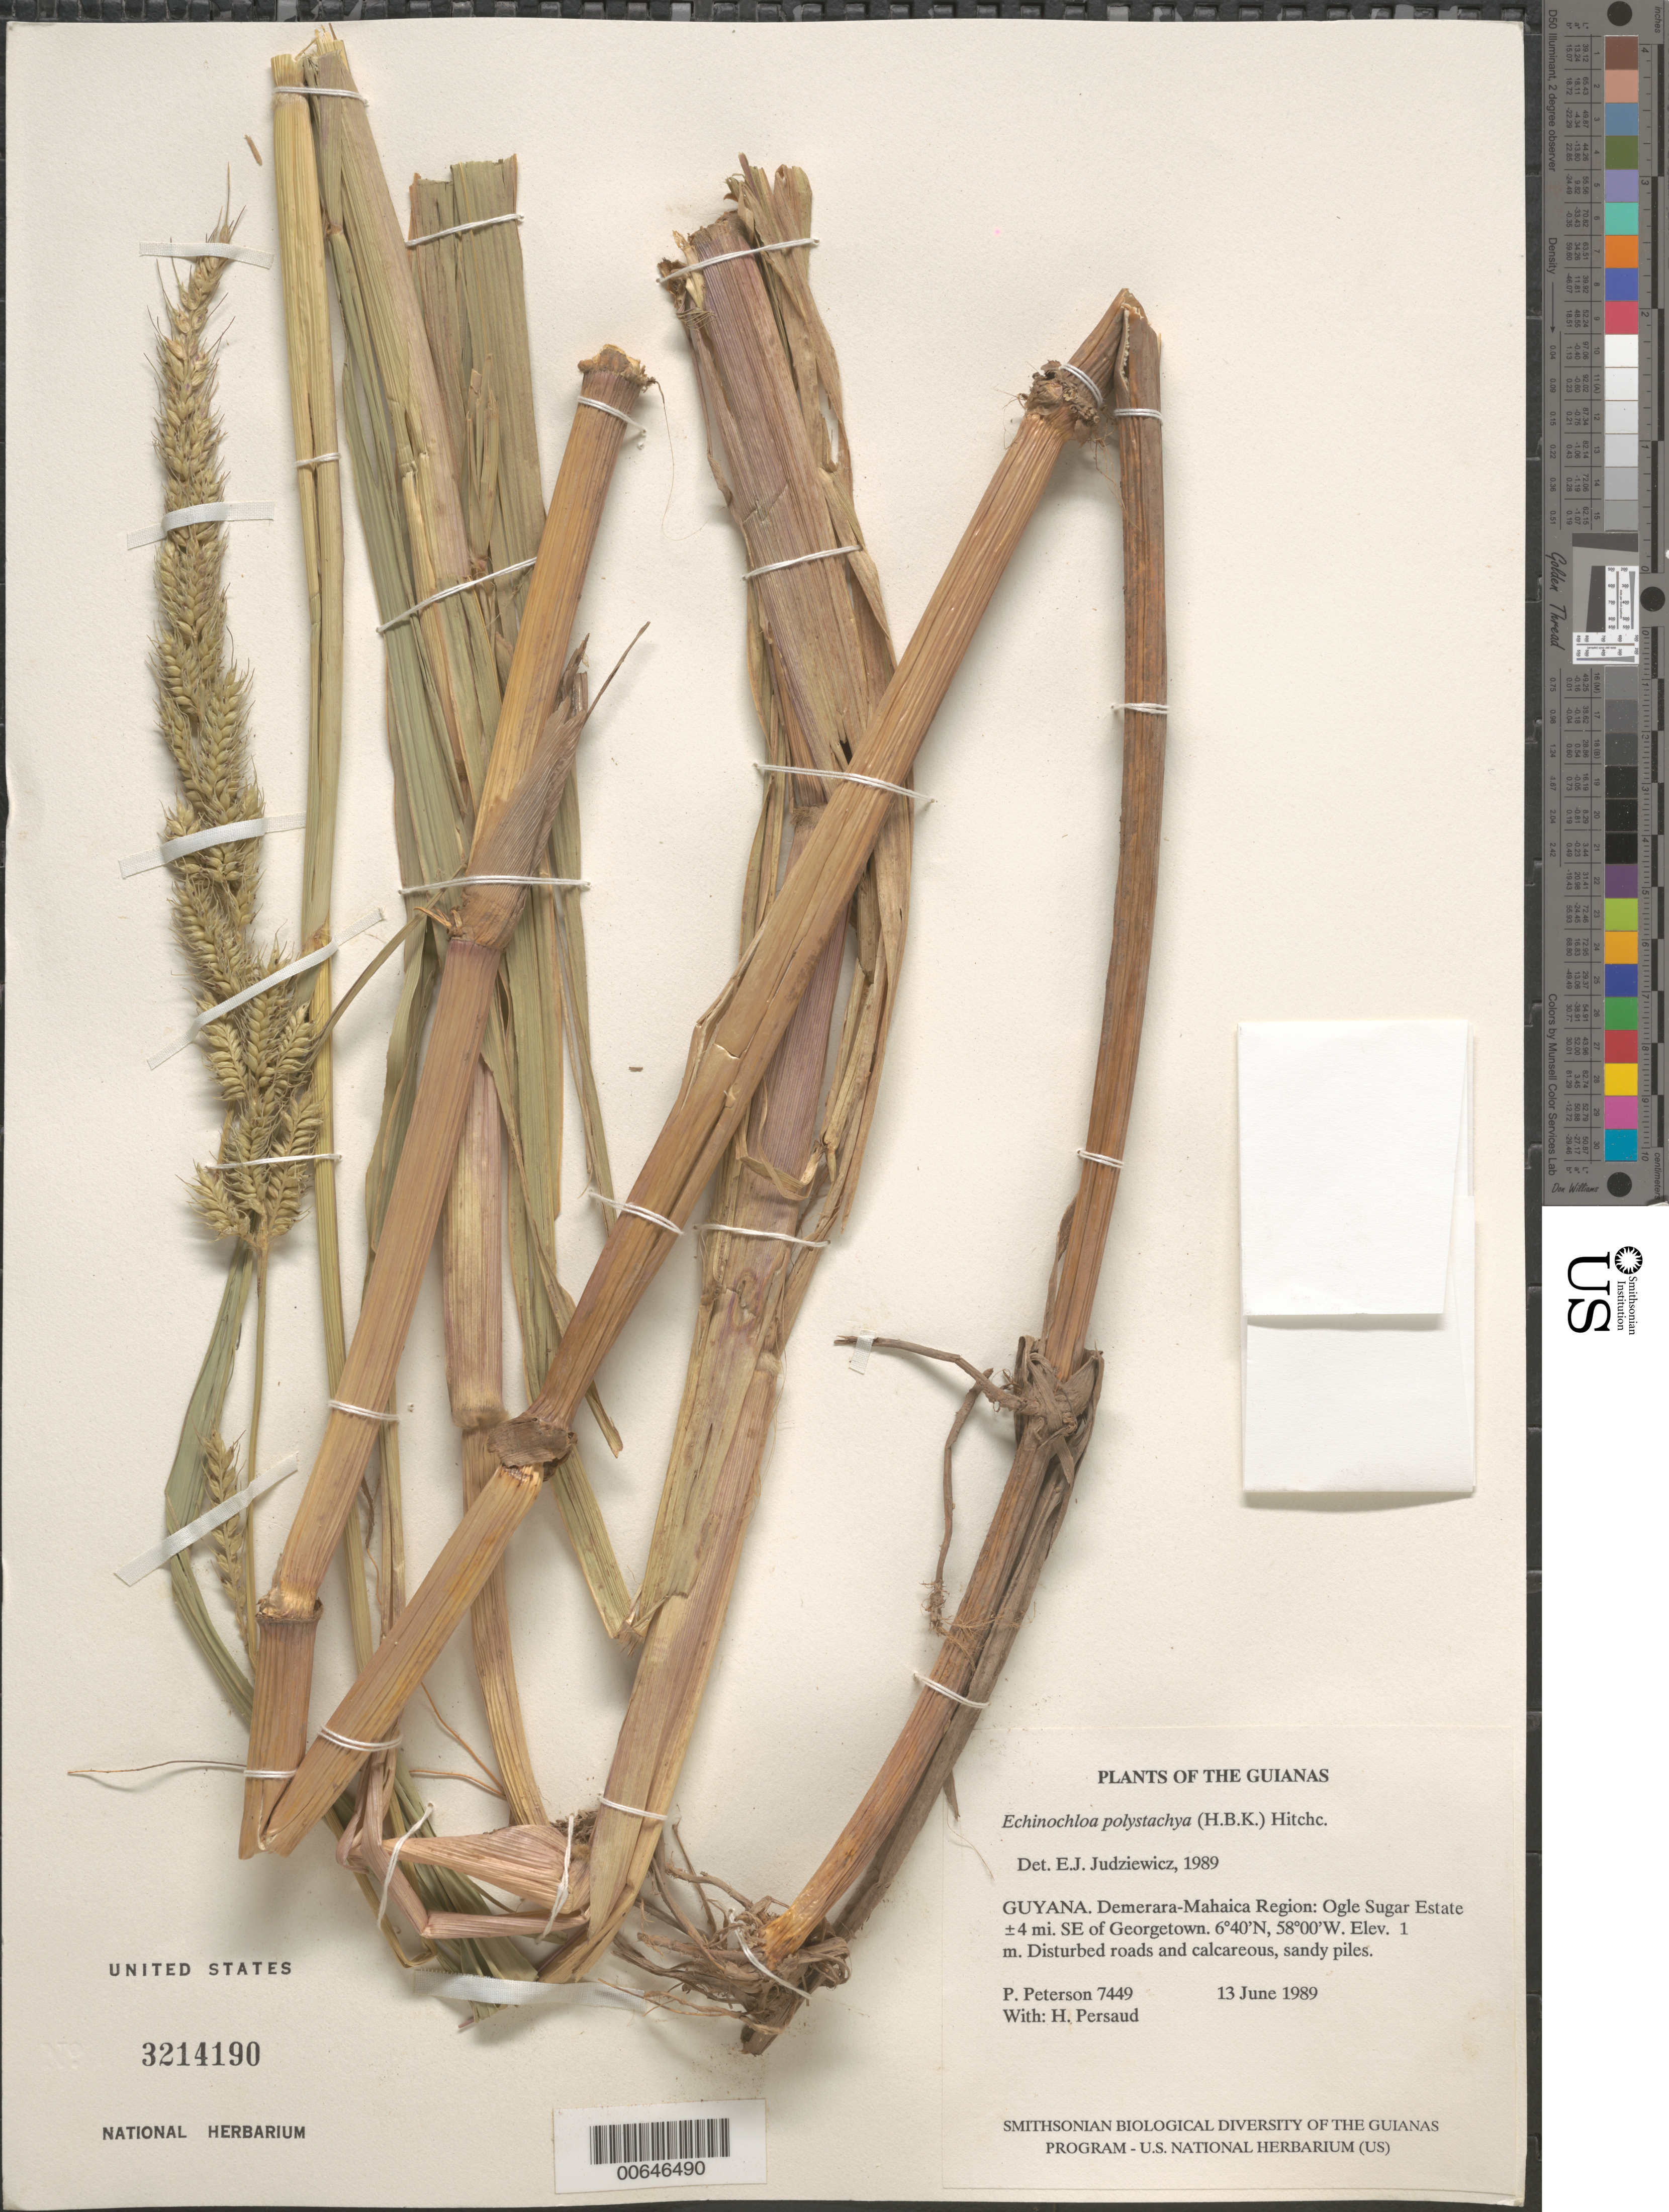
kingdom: Plantae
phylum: Tracheophyta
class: Liliopsida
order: Poales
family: Poaceae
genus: Echinochloa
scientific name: Echinochloa polystachya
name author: (Kunth) Hitchc.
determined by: Judziewicz, E. J.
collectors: P. M. Peterson & H. Persaud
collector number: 7449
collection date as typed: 13 June 1989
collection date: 1989-06-13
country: Guyana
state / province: Demerara-Mahaica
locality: Ogle Sugar Estate ±4 mi. SE of Georgetown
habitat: Disturbed roads and calcareous, sandy piles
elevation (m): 1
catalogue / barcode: US 3214190